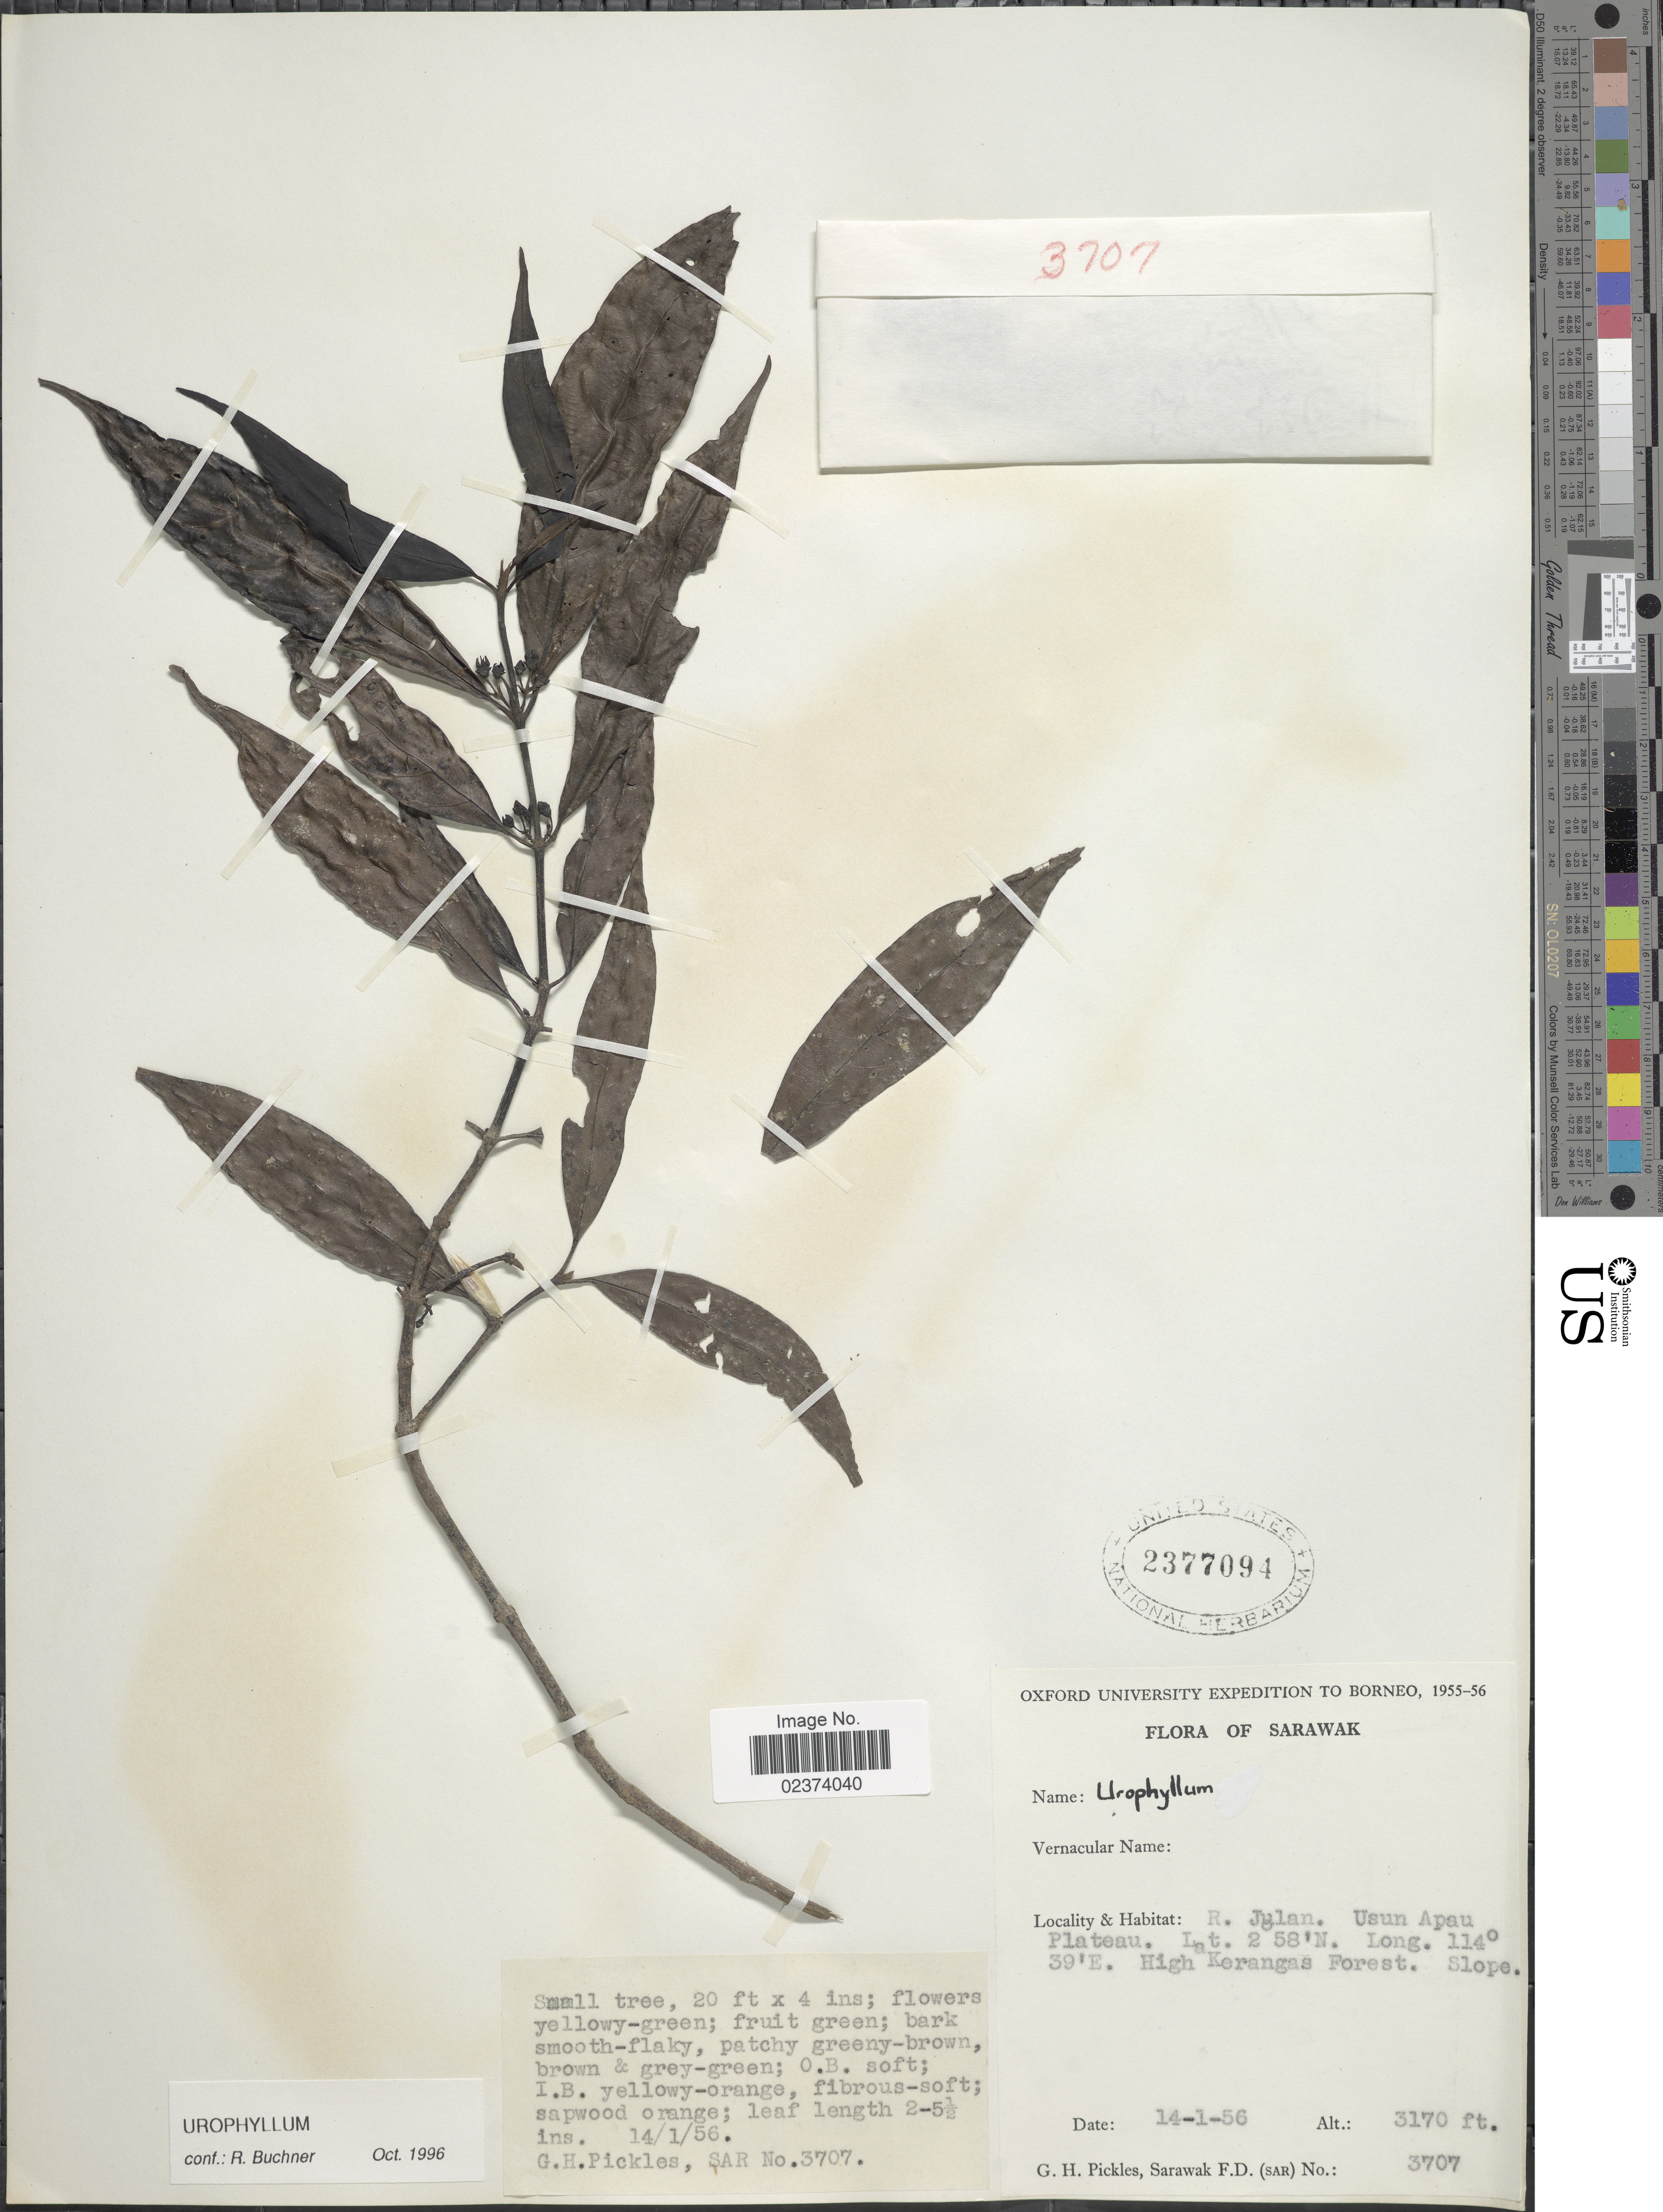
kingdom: Plantae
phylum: Tracheophyta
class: Magnoliopsida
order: Gentianales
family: Rubiaceae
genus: Urophyllum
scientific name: Urophyllum sp.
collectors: G. Pickles & F. Sarawak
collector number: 3707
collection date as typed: Transcribed d/m/y: 14/1/56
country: Malaysia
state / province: Sarawak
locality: R. Julan, Usun Apau Plateau, High Kerangas Forest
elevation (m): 966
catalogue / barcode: US 2377094